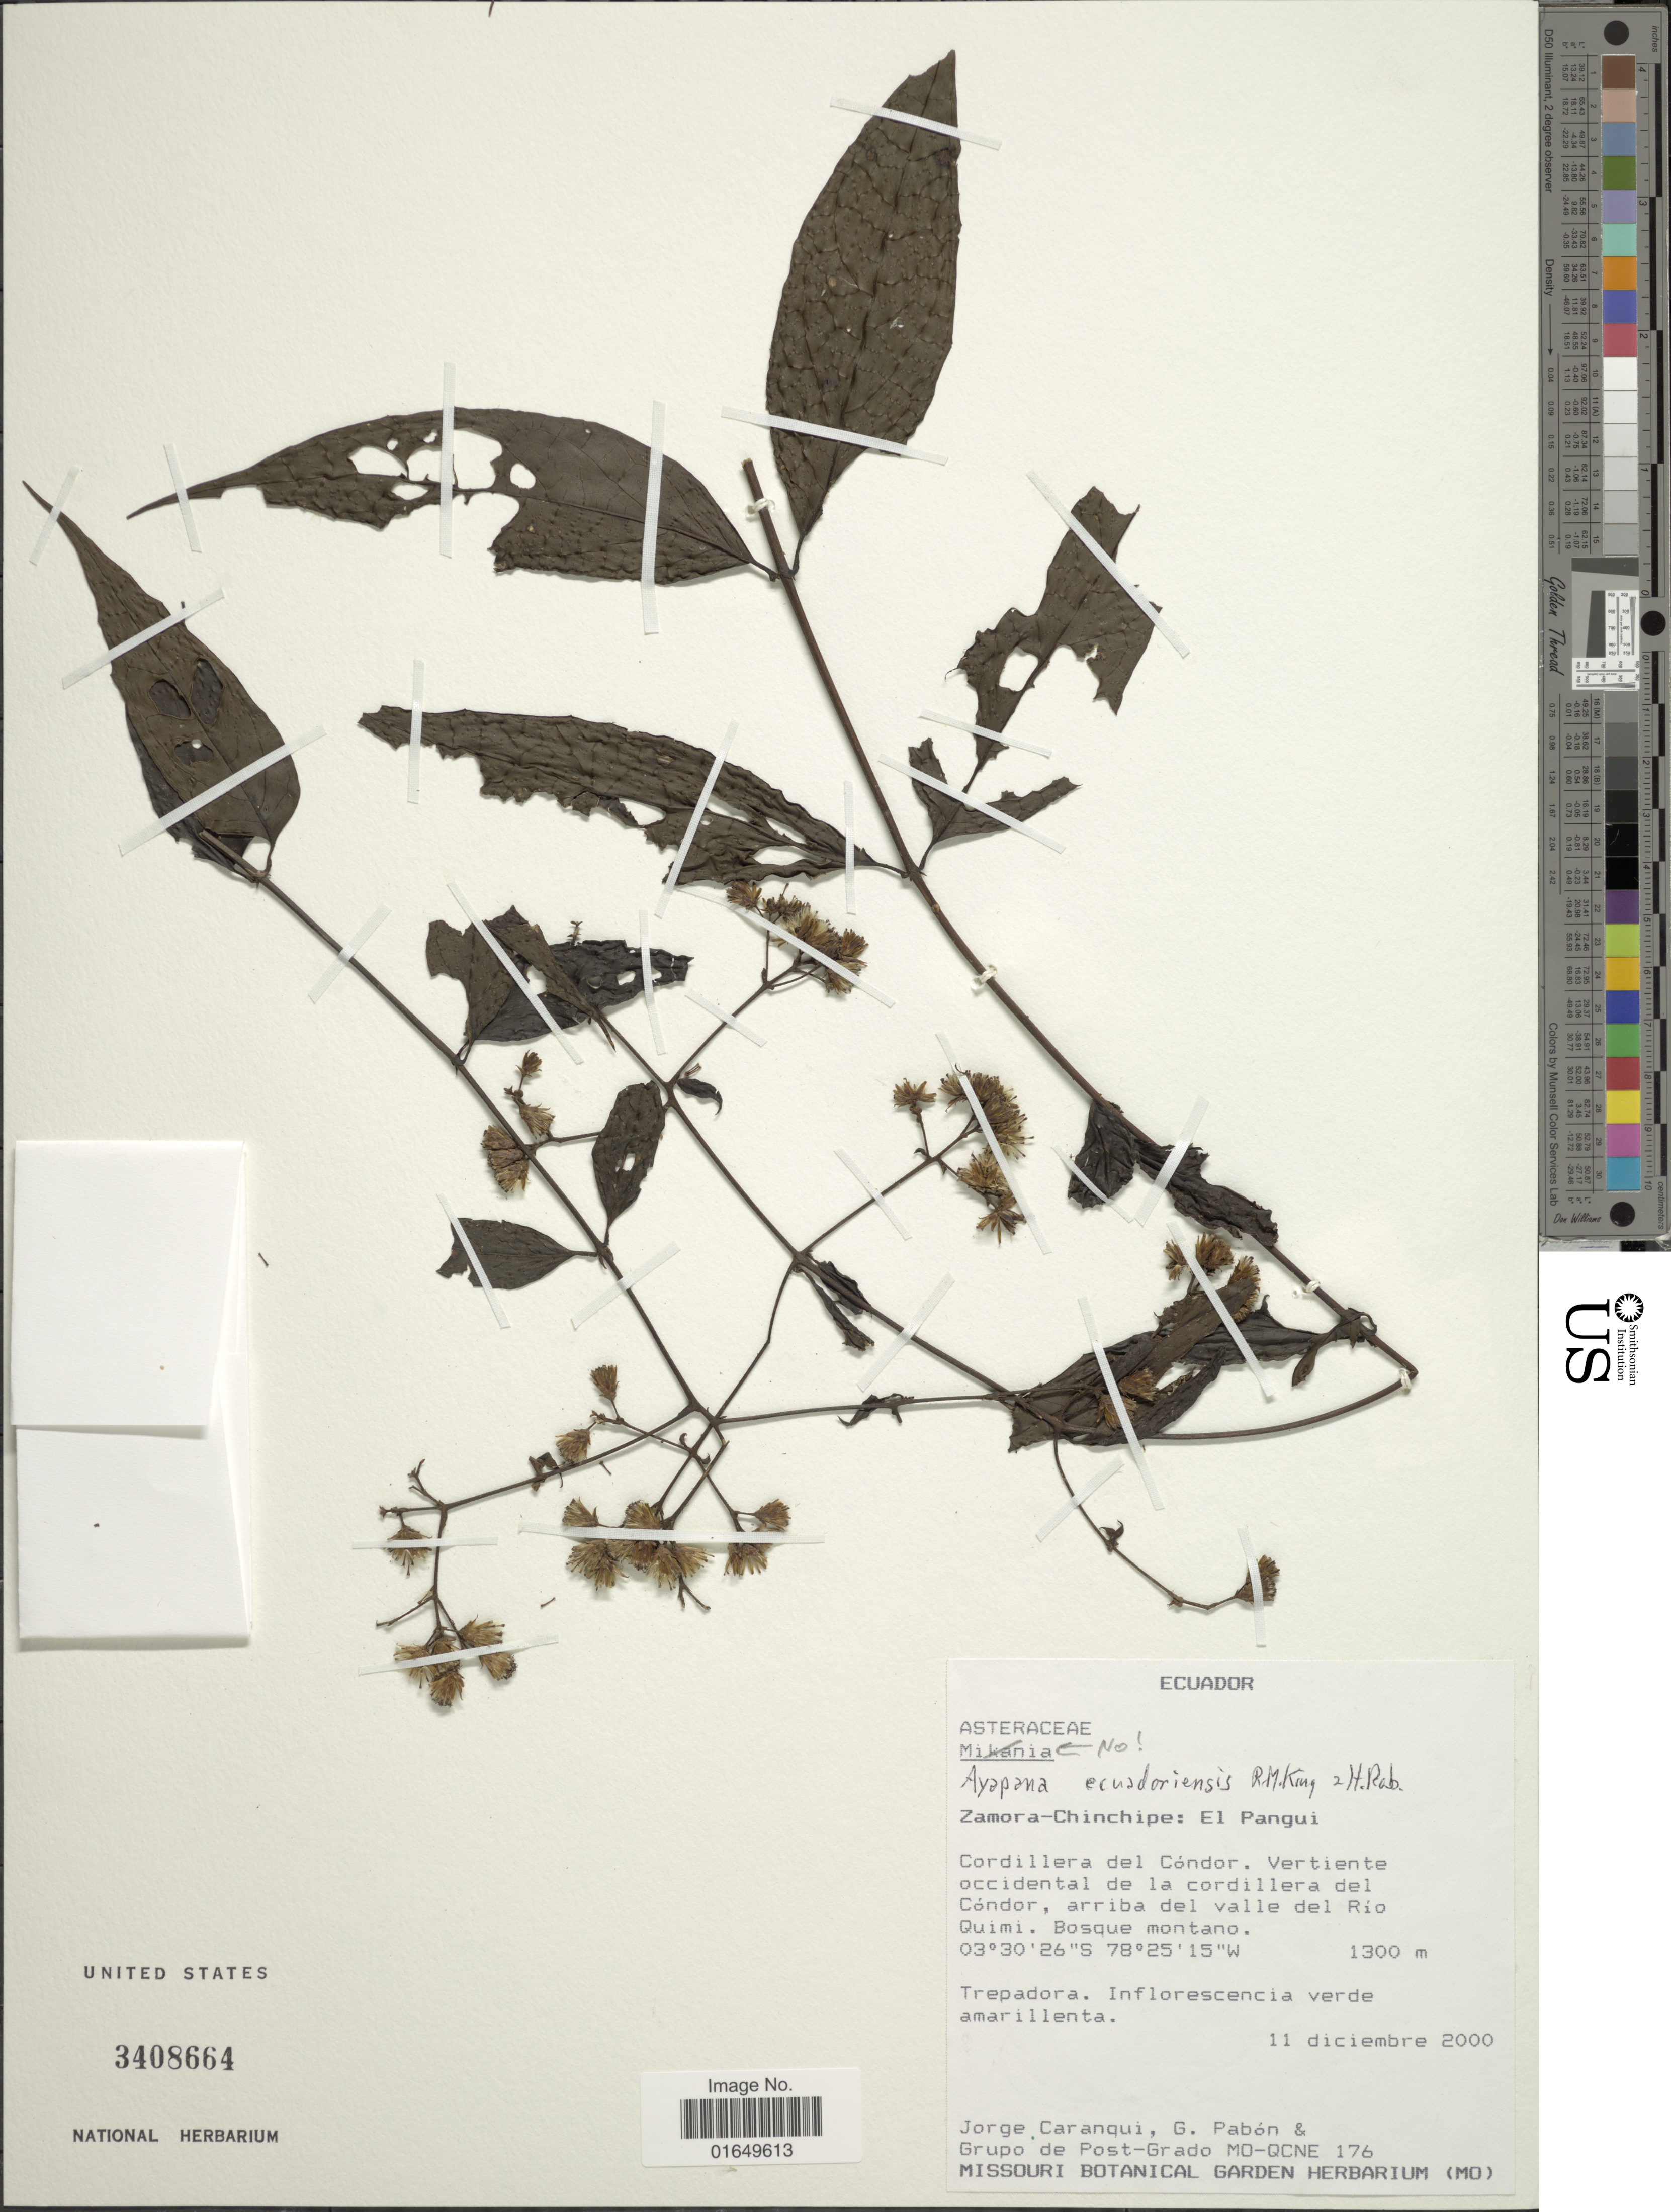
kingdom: Plantae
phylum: Tracheophyta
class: Magnoliopsida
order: Asterales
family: Asteraceae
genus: Ayapana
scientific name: Ayapana ecuadorensis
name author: R.M. King & H. Rob.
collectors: J. Caranqui, G. Pabón & Grupo Post-Grado MO-QCNE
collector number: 176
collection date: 2000-12-11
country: Ecuador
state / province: Zamora-Chinchipe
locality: El Panqui. Cordillera del Cóndor. Vertiente occidental de la cordillera del Cóndor, arriba del valle del Río Quimi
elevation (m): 1300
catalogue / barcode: US 3408664